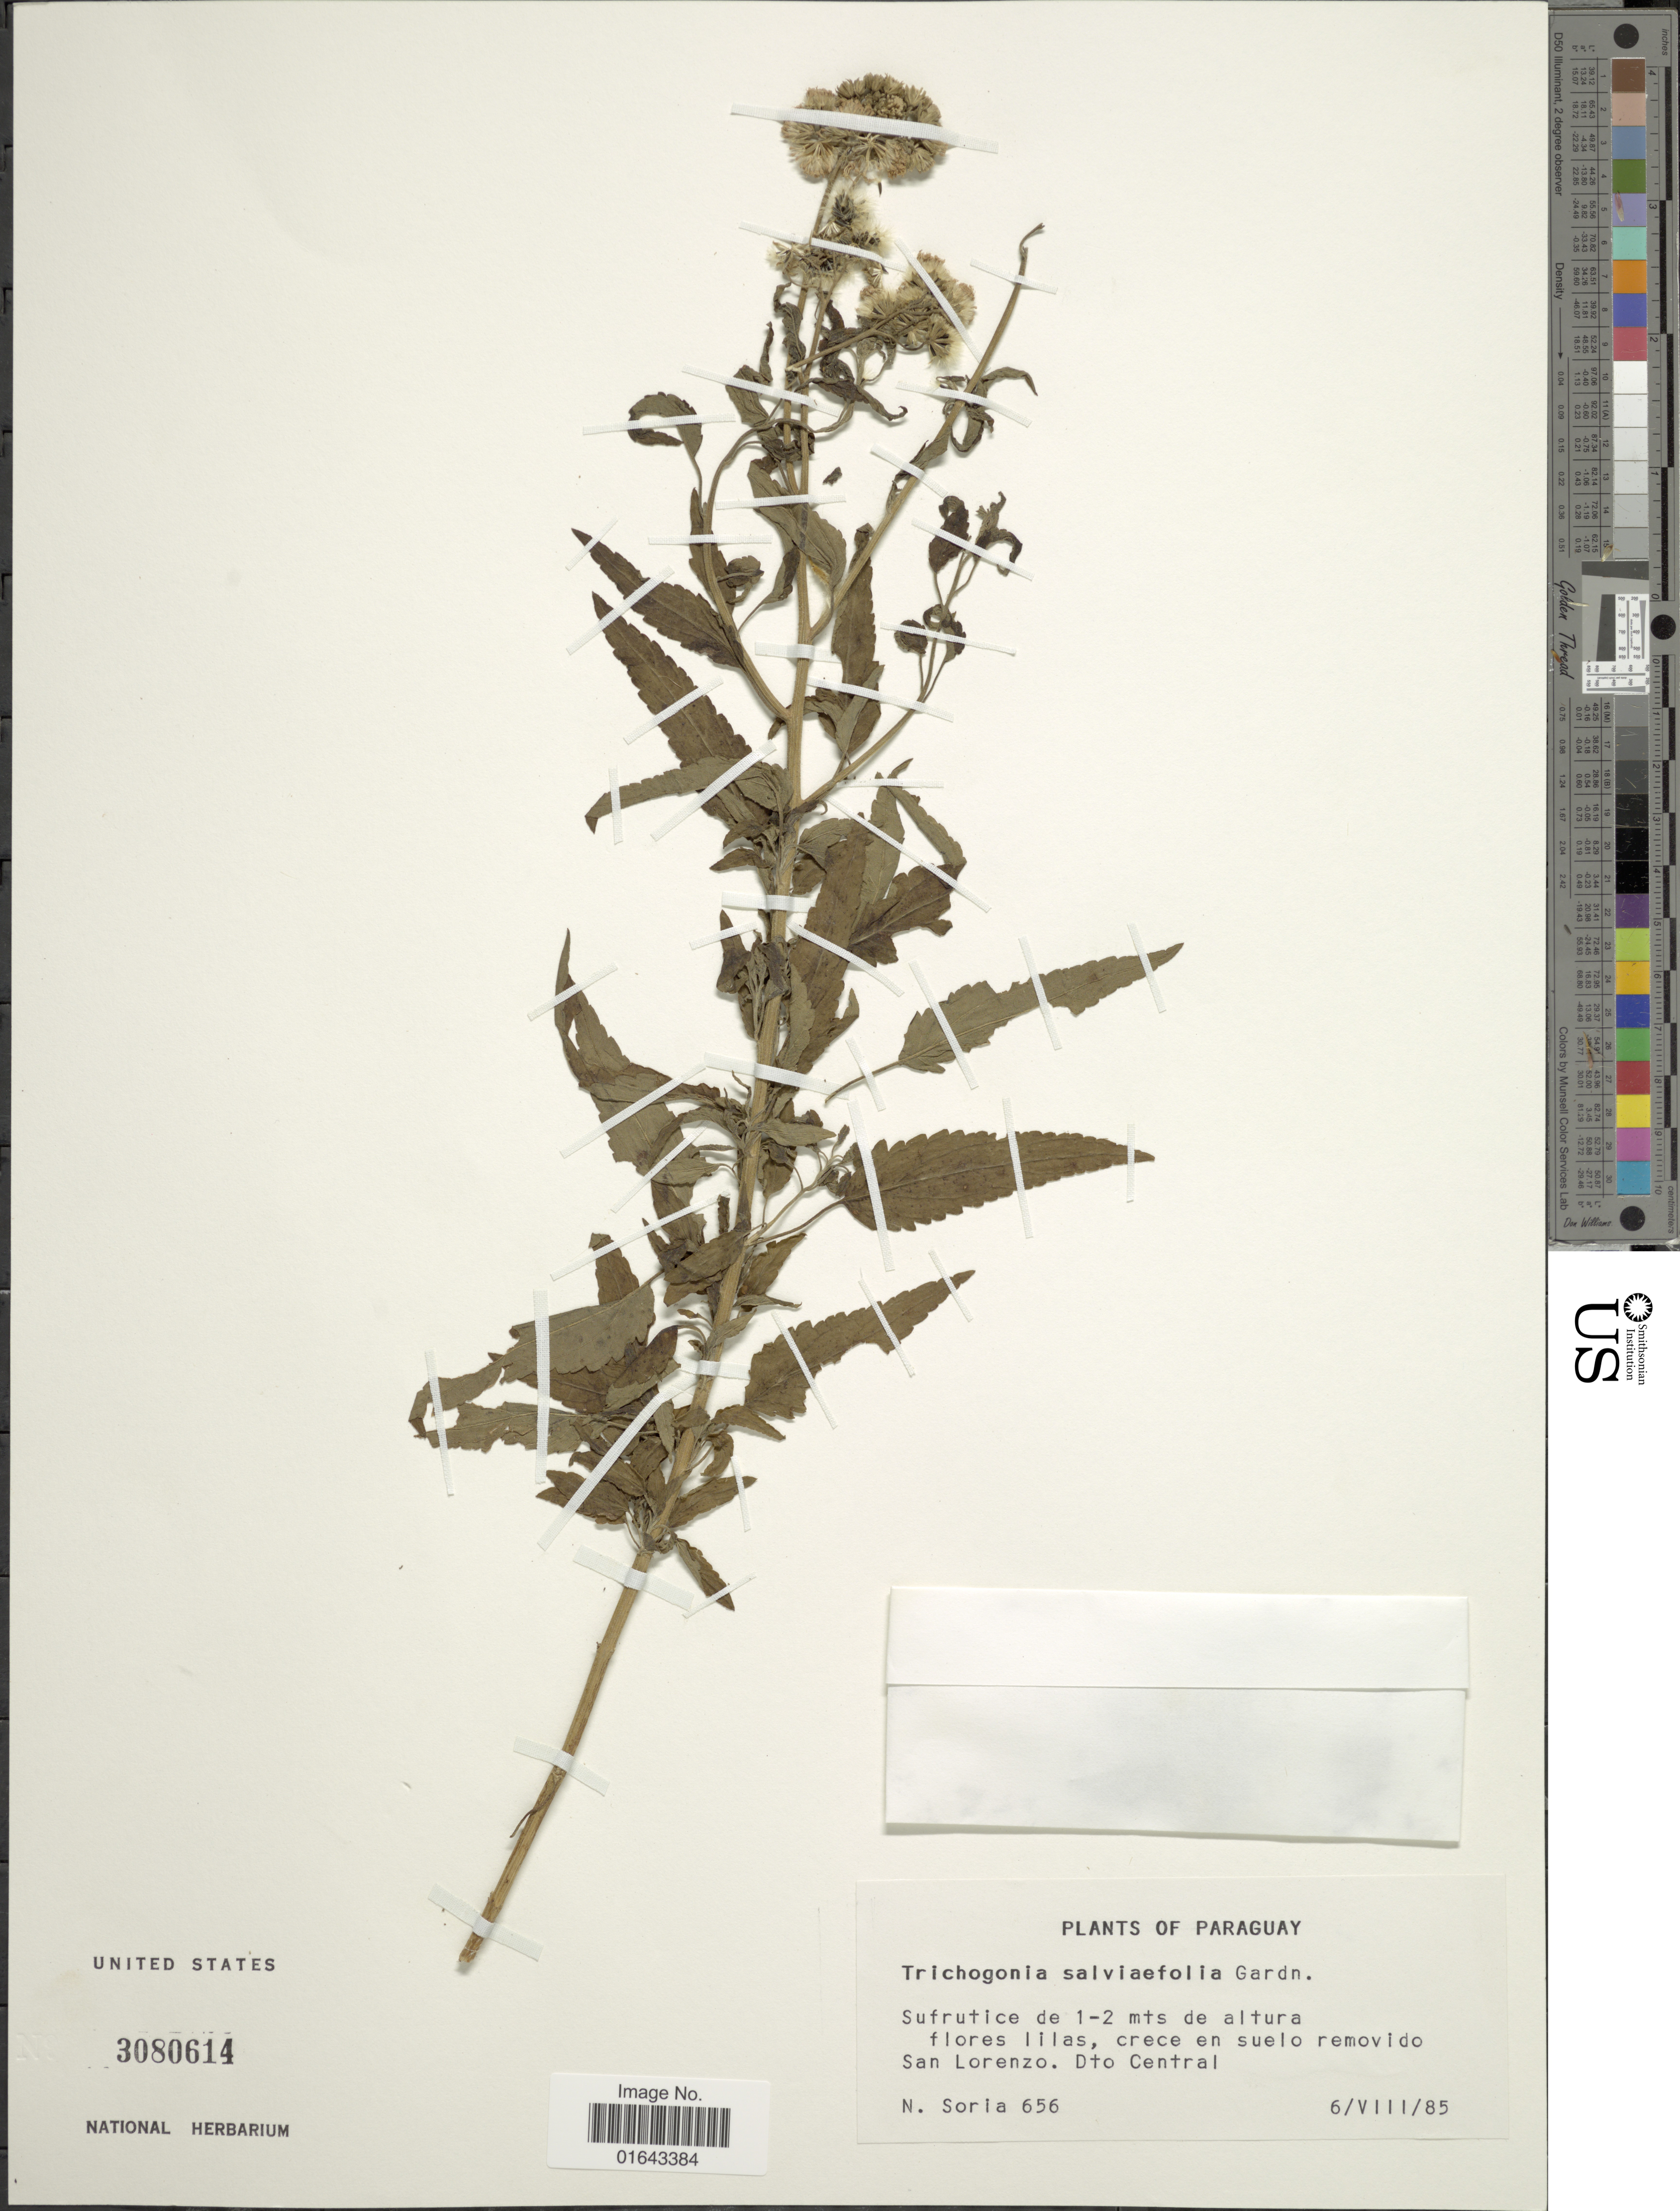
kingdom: Plantae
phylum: Tracheophyta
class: Magnoliopsida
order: Asterales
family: Asteraceae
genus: Trichogonia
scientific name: Trichogonia salviifolia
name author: Gardner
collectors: N. Soria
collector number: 656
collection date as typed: Transcribed d/m/y: 6/8/85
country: Paraguay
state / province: Central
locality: San Lorenzo. Dto Central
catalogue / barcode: US 3080614